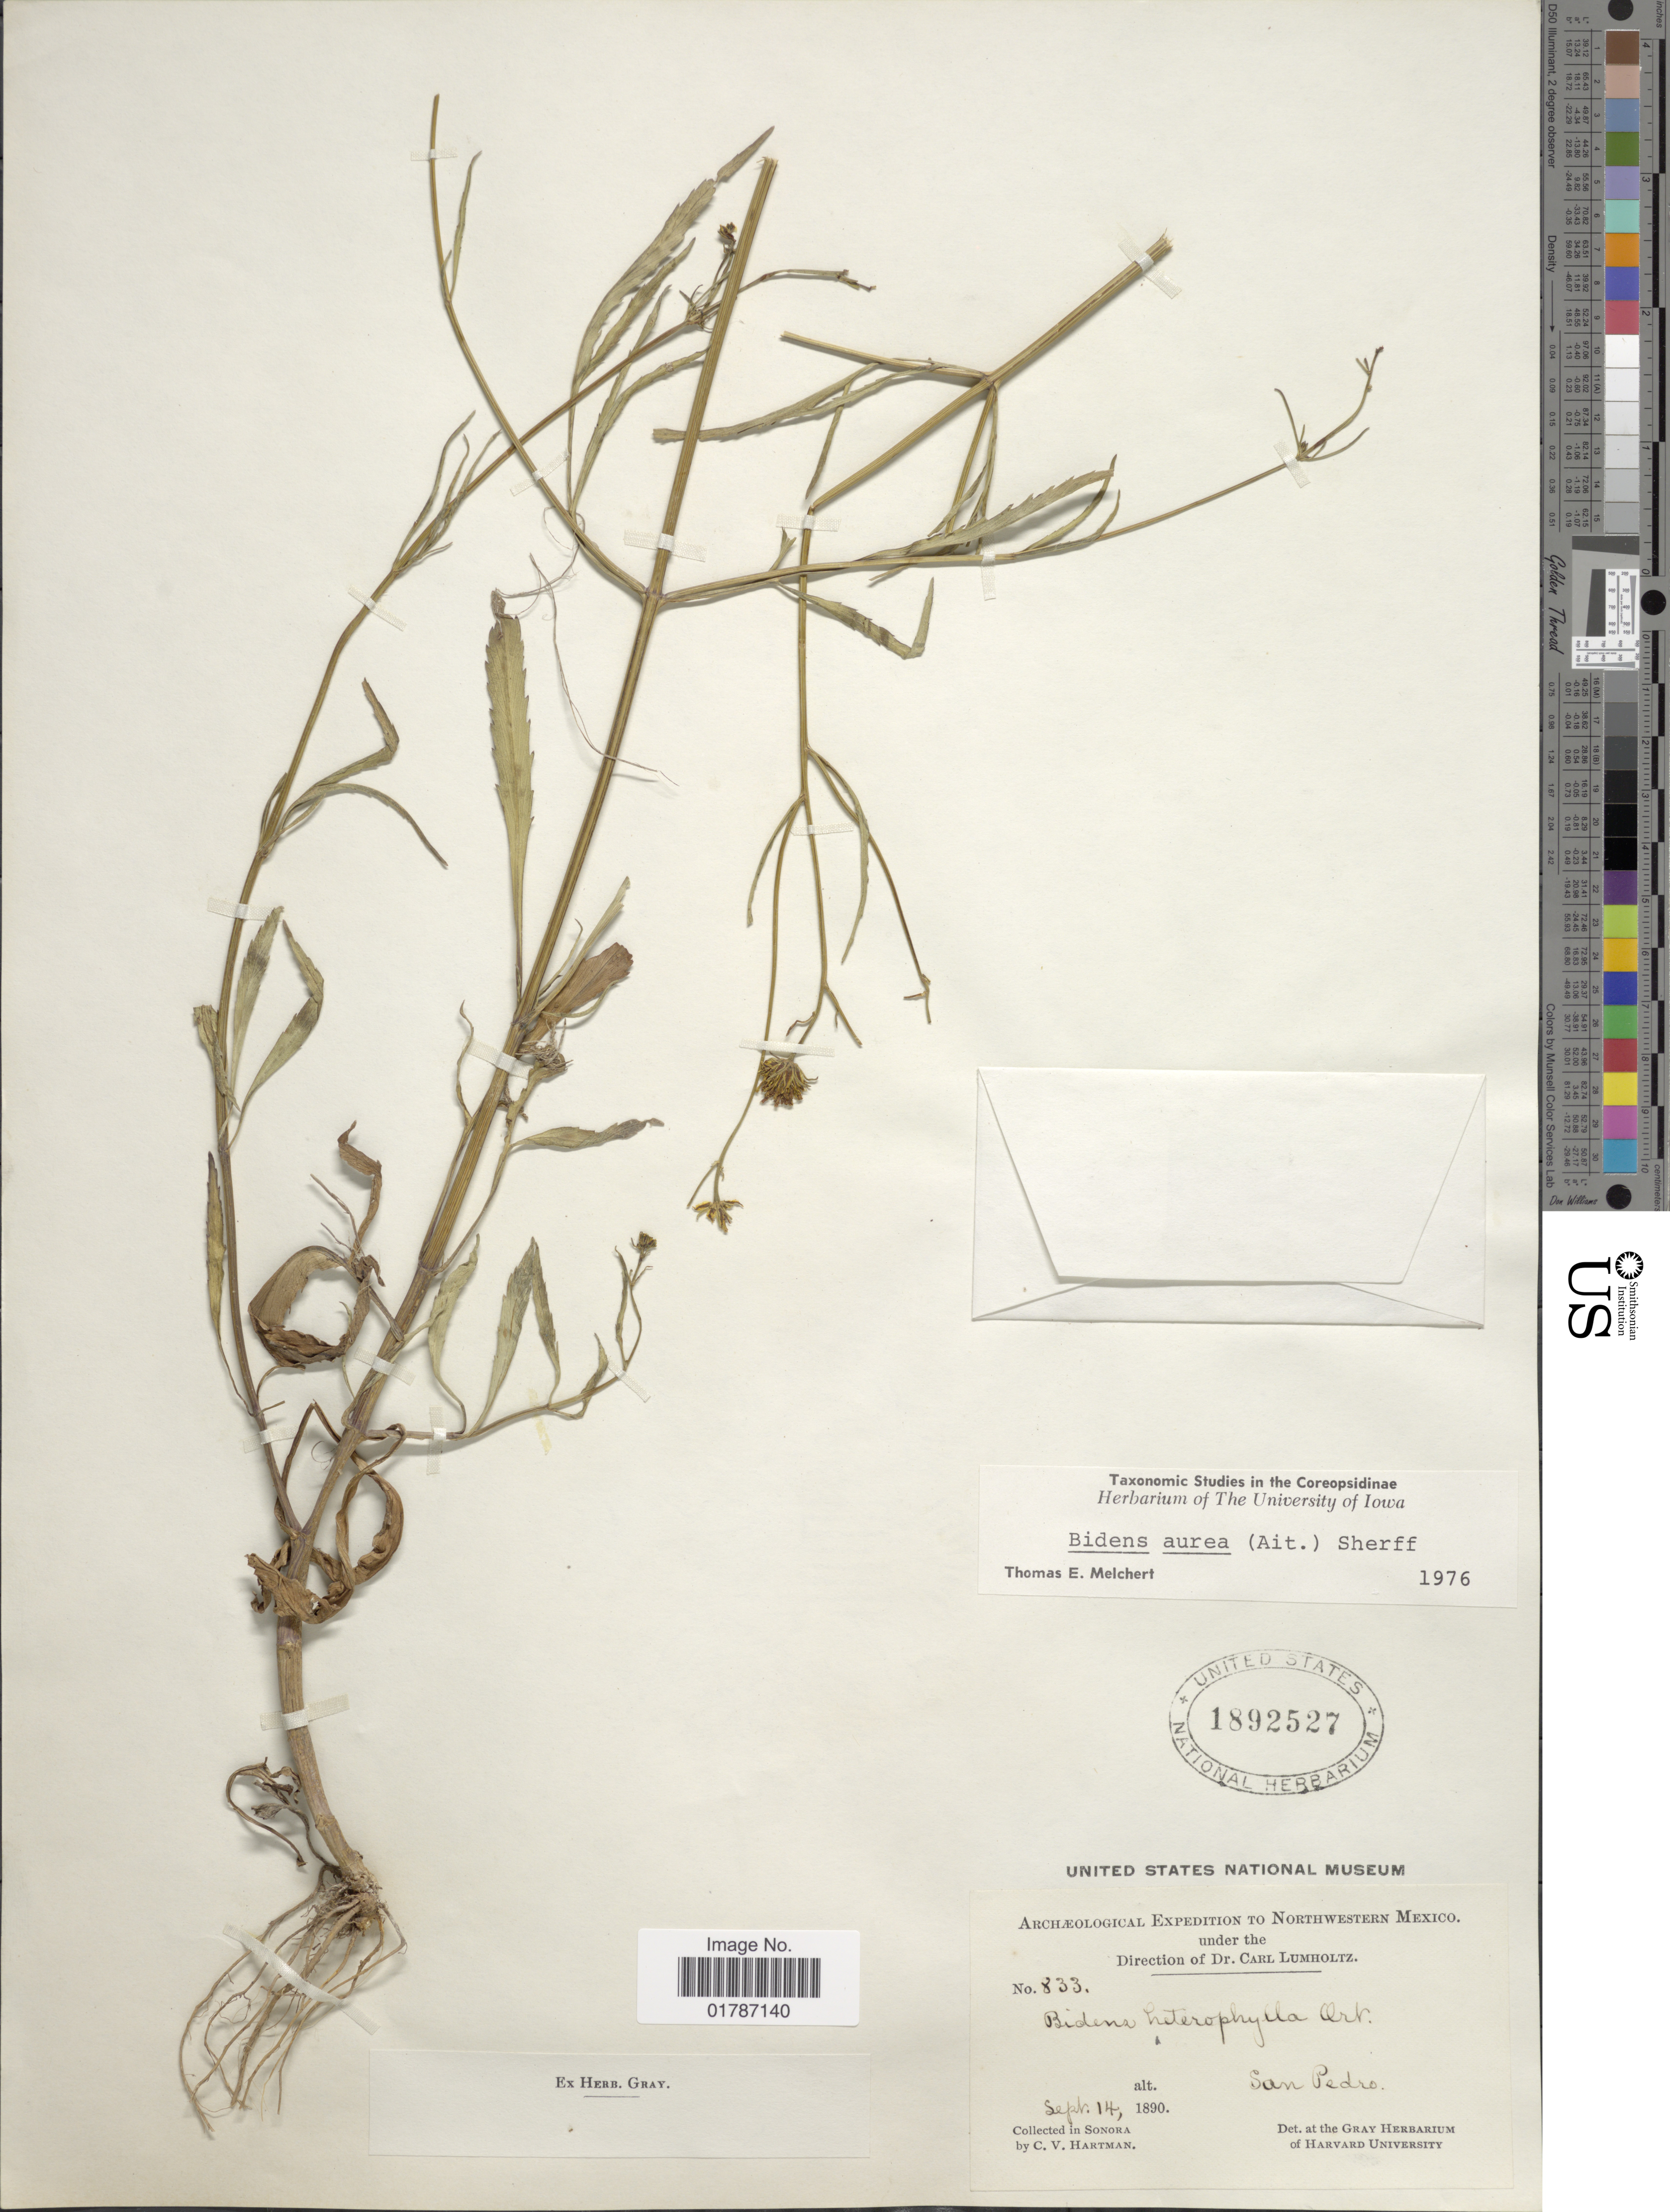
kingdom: Plantae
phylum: Tracheophyta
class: Magnoliopsida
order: Asterales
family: Asteraceae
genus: Bidens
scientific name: Bidens aurea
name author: (Aiton) Sherff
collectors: C. V. Hartman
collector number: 833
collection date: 1890-09-14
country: Mexico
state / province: Sonora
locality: San Pedro, Northwestern Mexico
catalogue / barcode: US 1892527